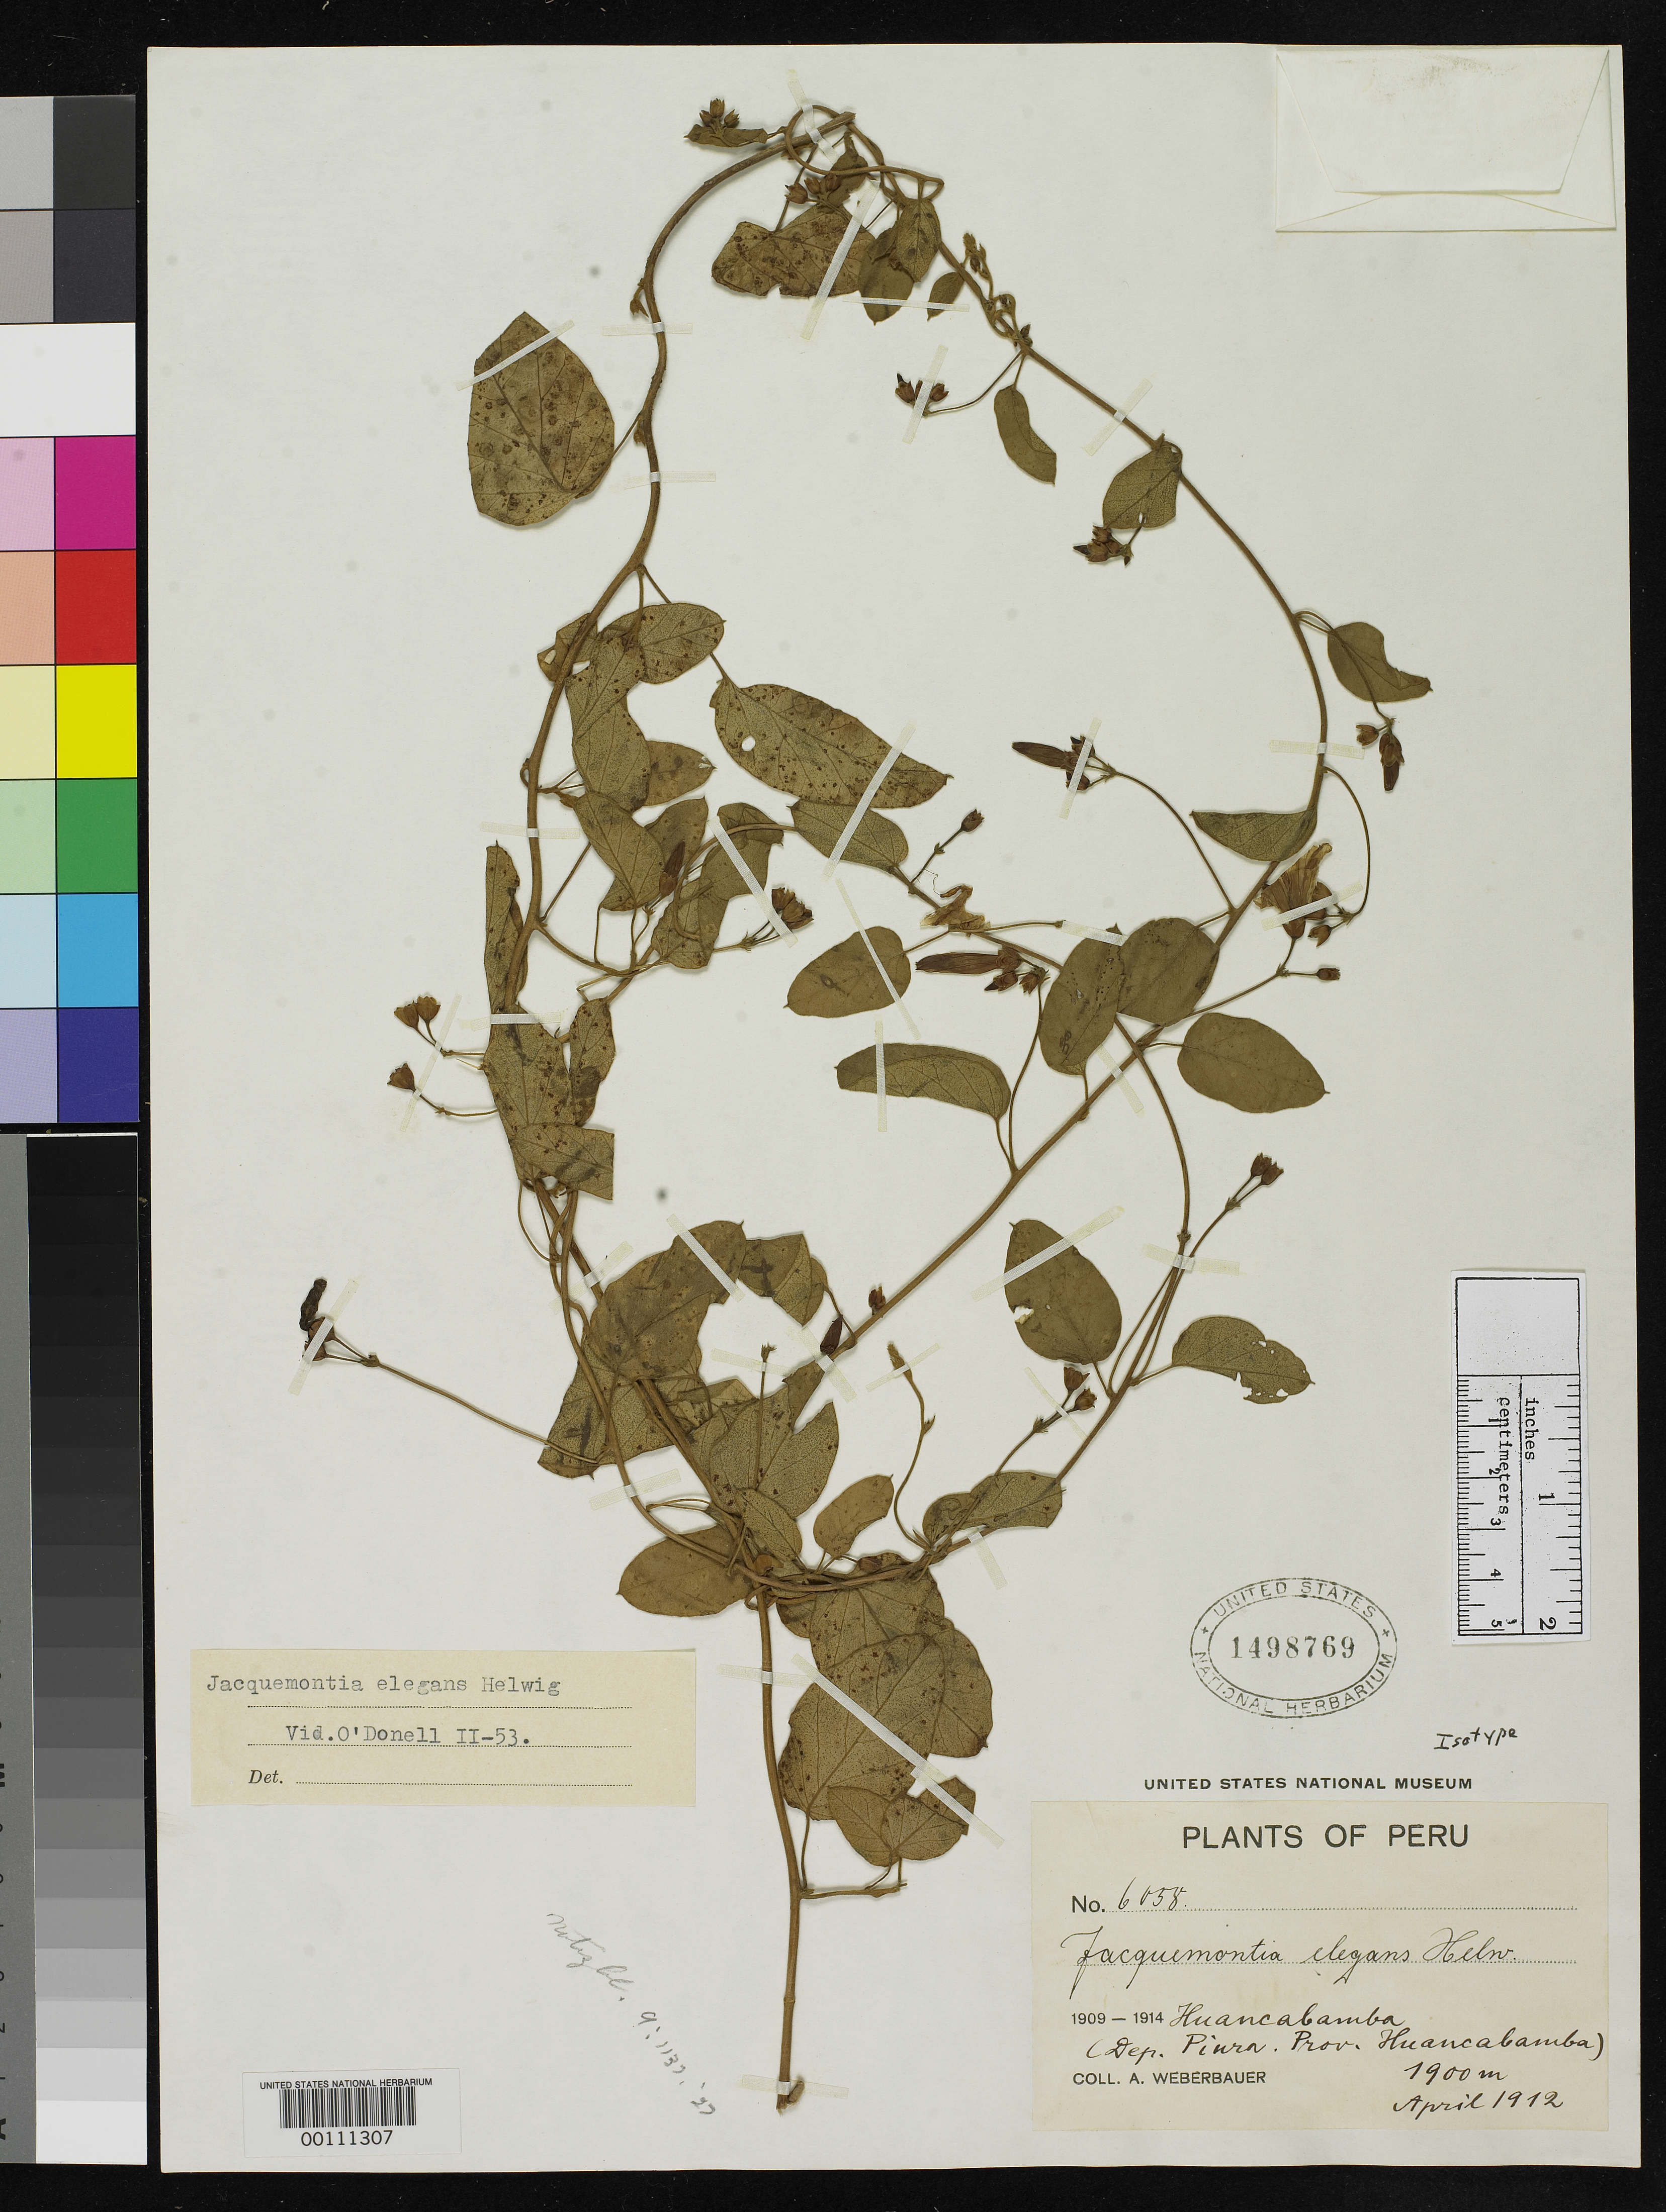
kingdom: Plantae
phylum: Tracheophyta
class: Magnoliopsida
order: Solanales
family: Convolvulaceae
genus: Jacquemontia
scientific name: Jacquemontia elegans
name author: Helwig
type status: Isotype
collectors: A. Weberbauer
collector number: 6058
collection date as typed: Apr 1912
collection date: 1912-04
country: Peru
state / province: Piura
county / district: Huancabamba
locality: Huancabamba.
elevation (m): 1900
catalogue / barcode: US 1498769